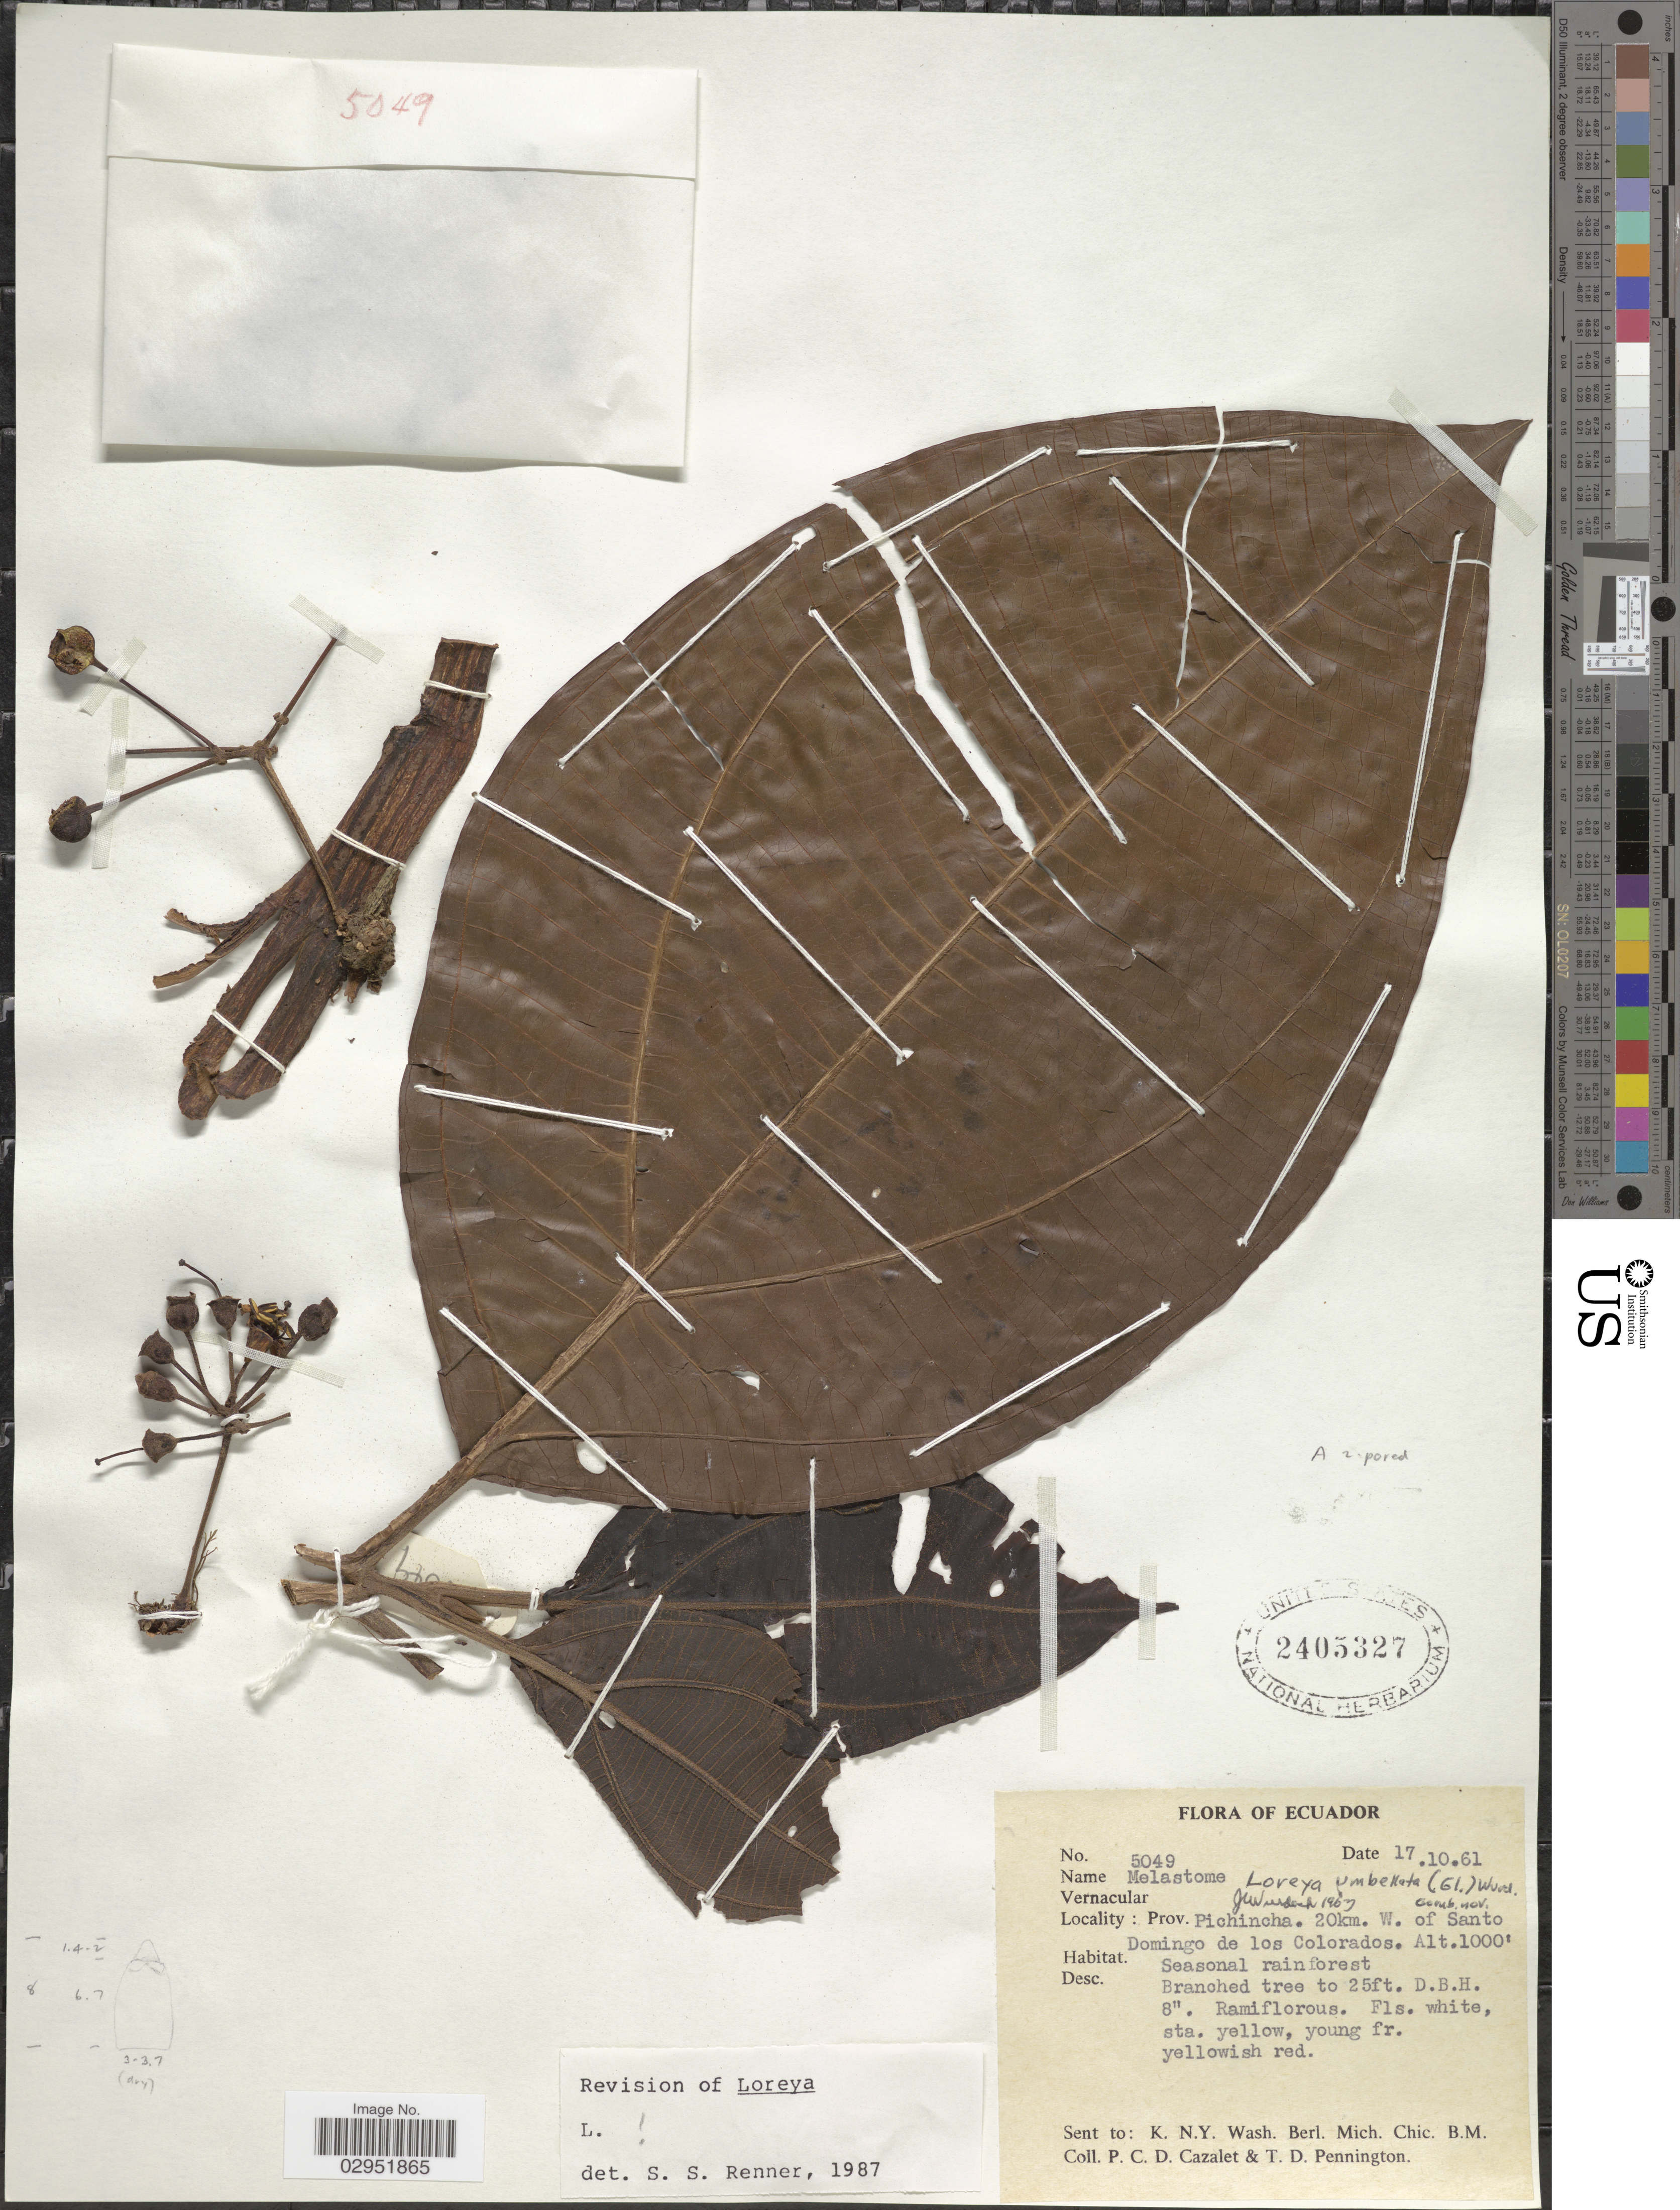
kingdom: Plantae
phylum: Tracheophyta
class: Magnoliopsida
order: Myrtales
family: Melastomataceae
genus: Bellucia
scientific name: Bellucia umbellata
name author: Gleason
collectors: P. C. D. Cazalet & T. D. Pennington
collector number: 5049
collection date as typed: Transcribed d/m/y: 17/10/61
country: Ecuador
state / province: Pichincha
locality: Prov. Pichincha. 20km. W. of Santo Domingo de los Colorados.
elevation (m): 305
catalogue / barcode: US 2405327